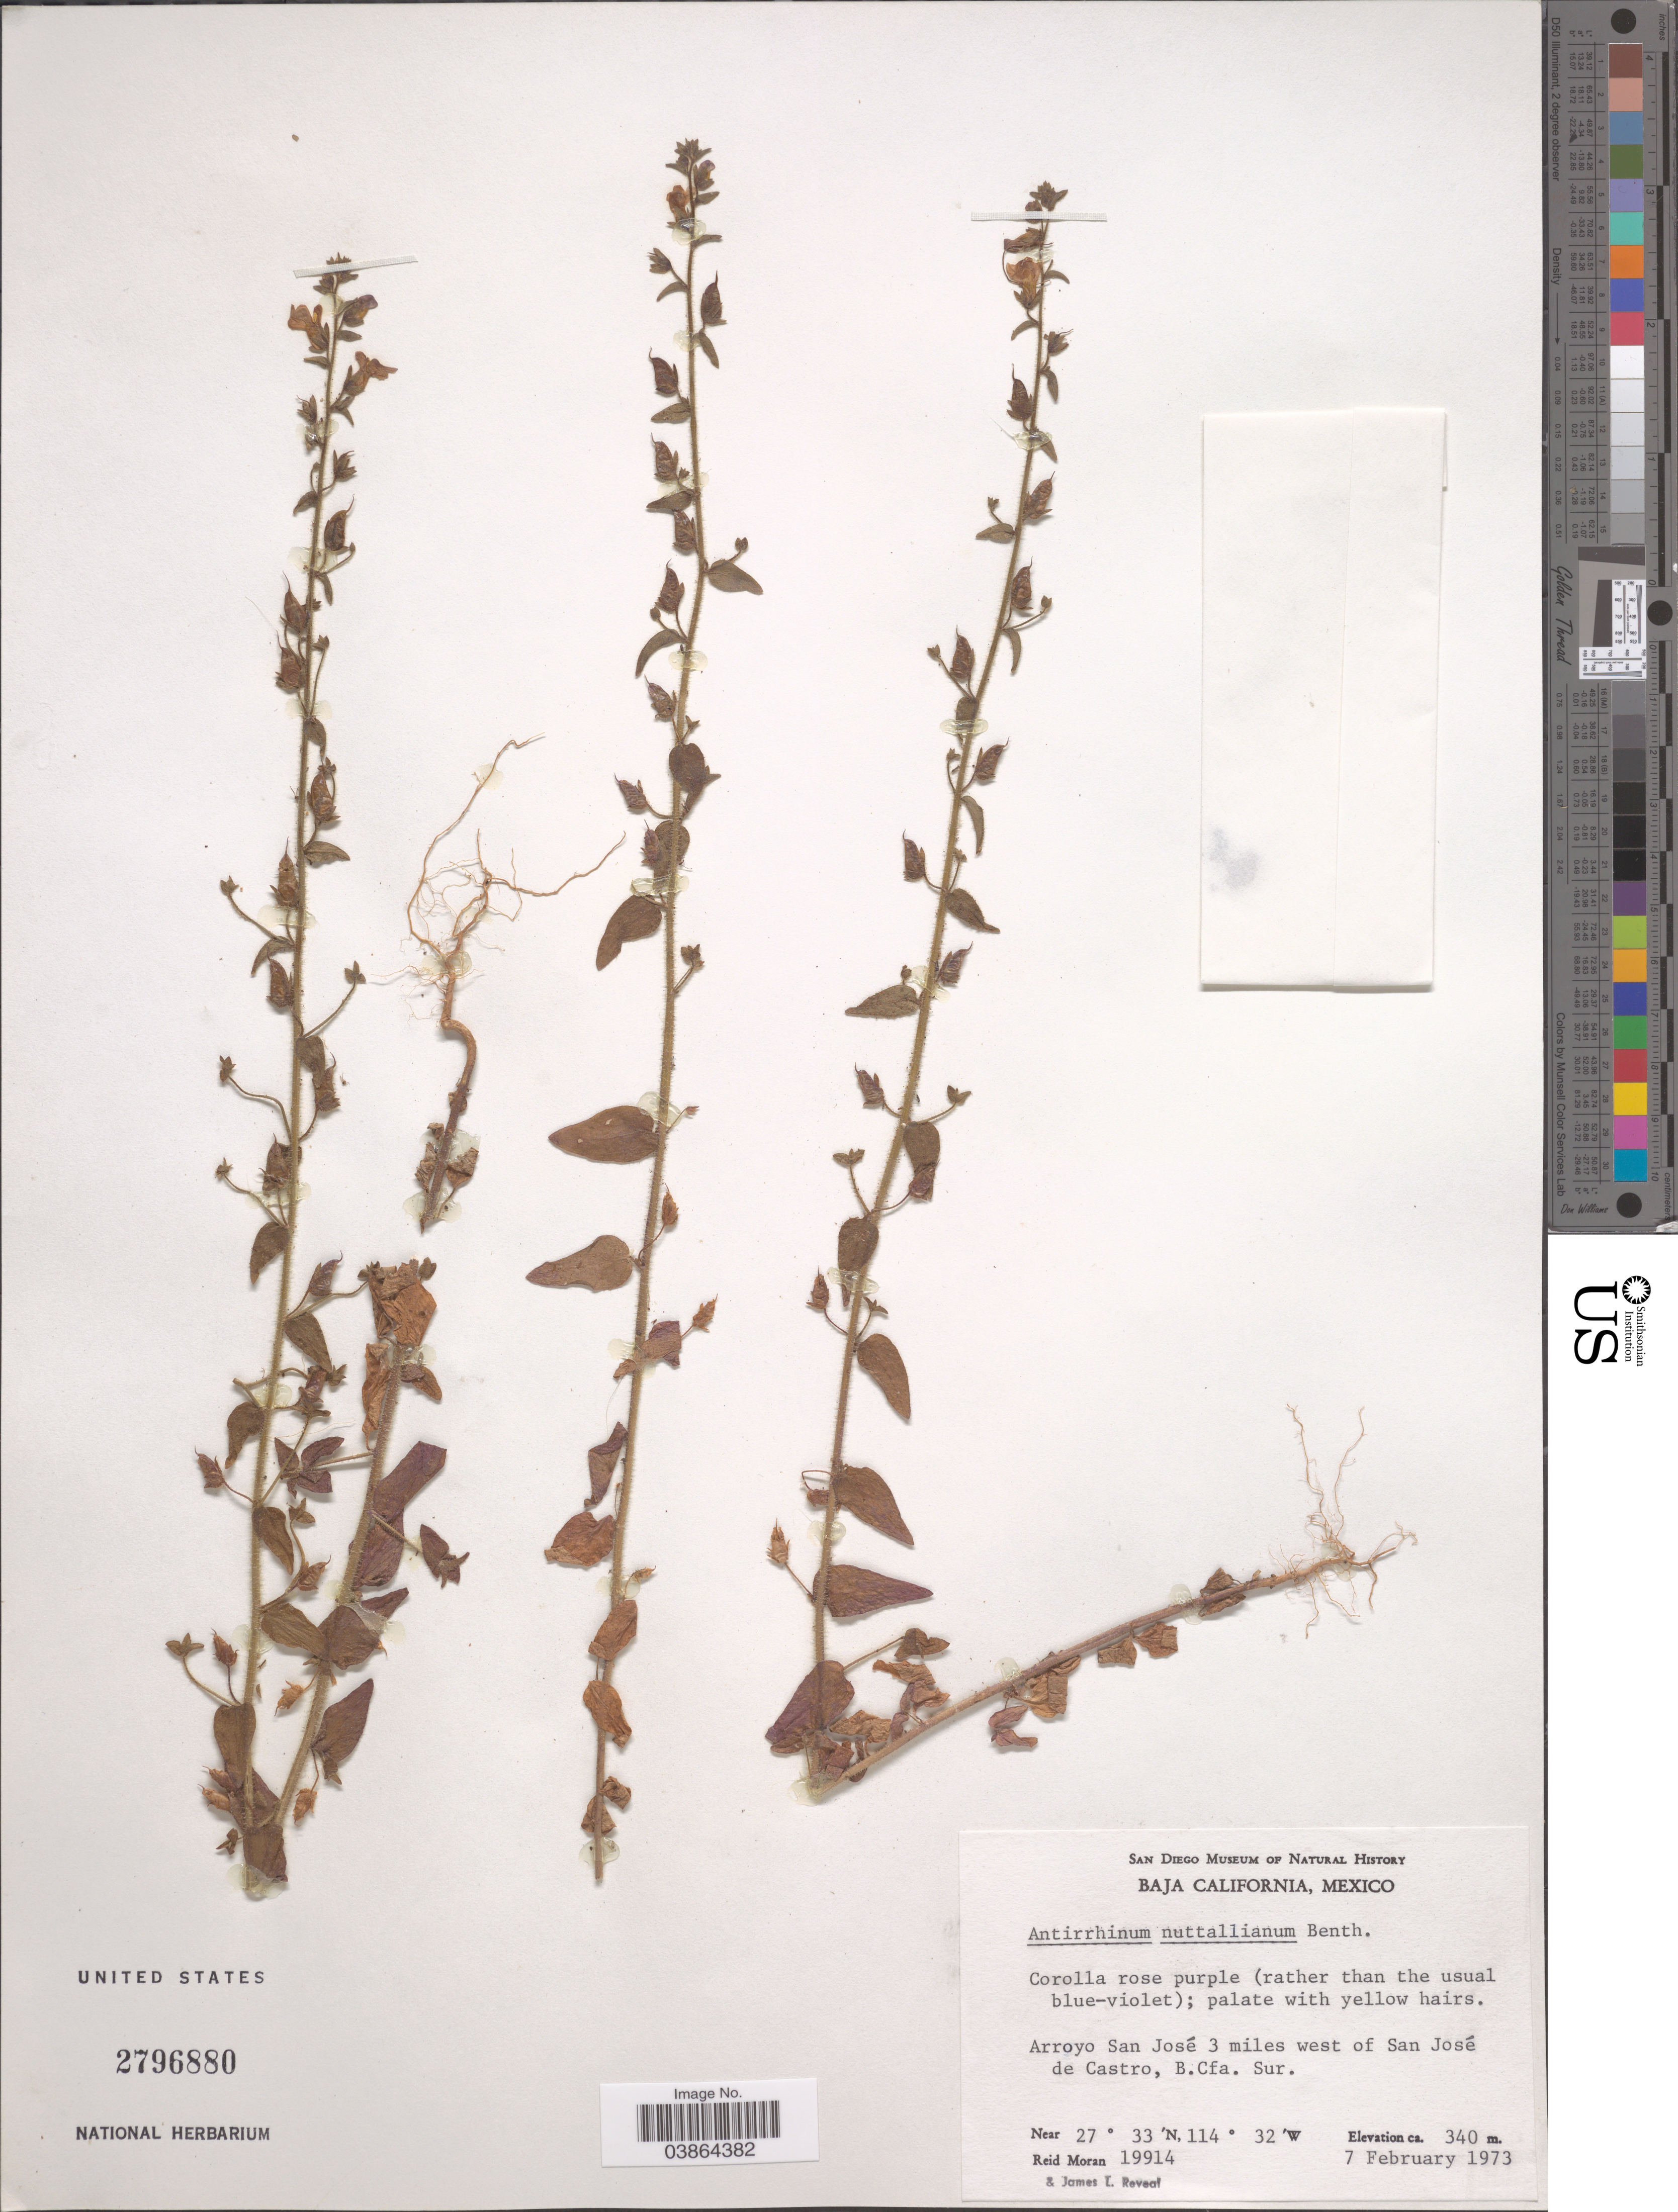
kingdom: Plantae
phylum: Tracheophyta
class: Magnoliopsida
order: Lamiales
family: Plantaginaceae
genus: Sairocarpus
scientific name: Sairocarpus nuttallianus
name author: (Benth.) D.A. Sutton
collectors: R. V. Moran & J. L. Reveal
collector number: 19914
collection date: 1973-02-07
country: Mexico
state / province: Baja California Sur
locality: Arroyo San José 3 miles west of San José de Castro, B.Cfa. Sur.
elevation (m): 340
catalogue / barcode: US 2796880